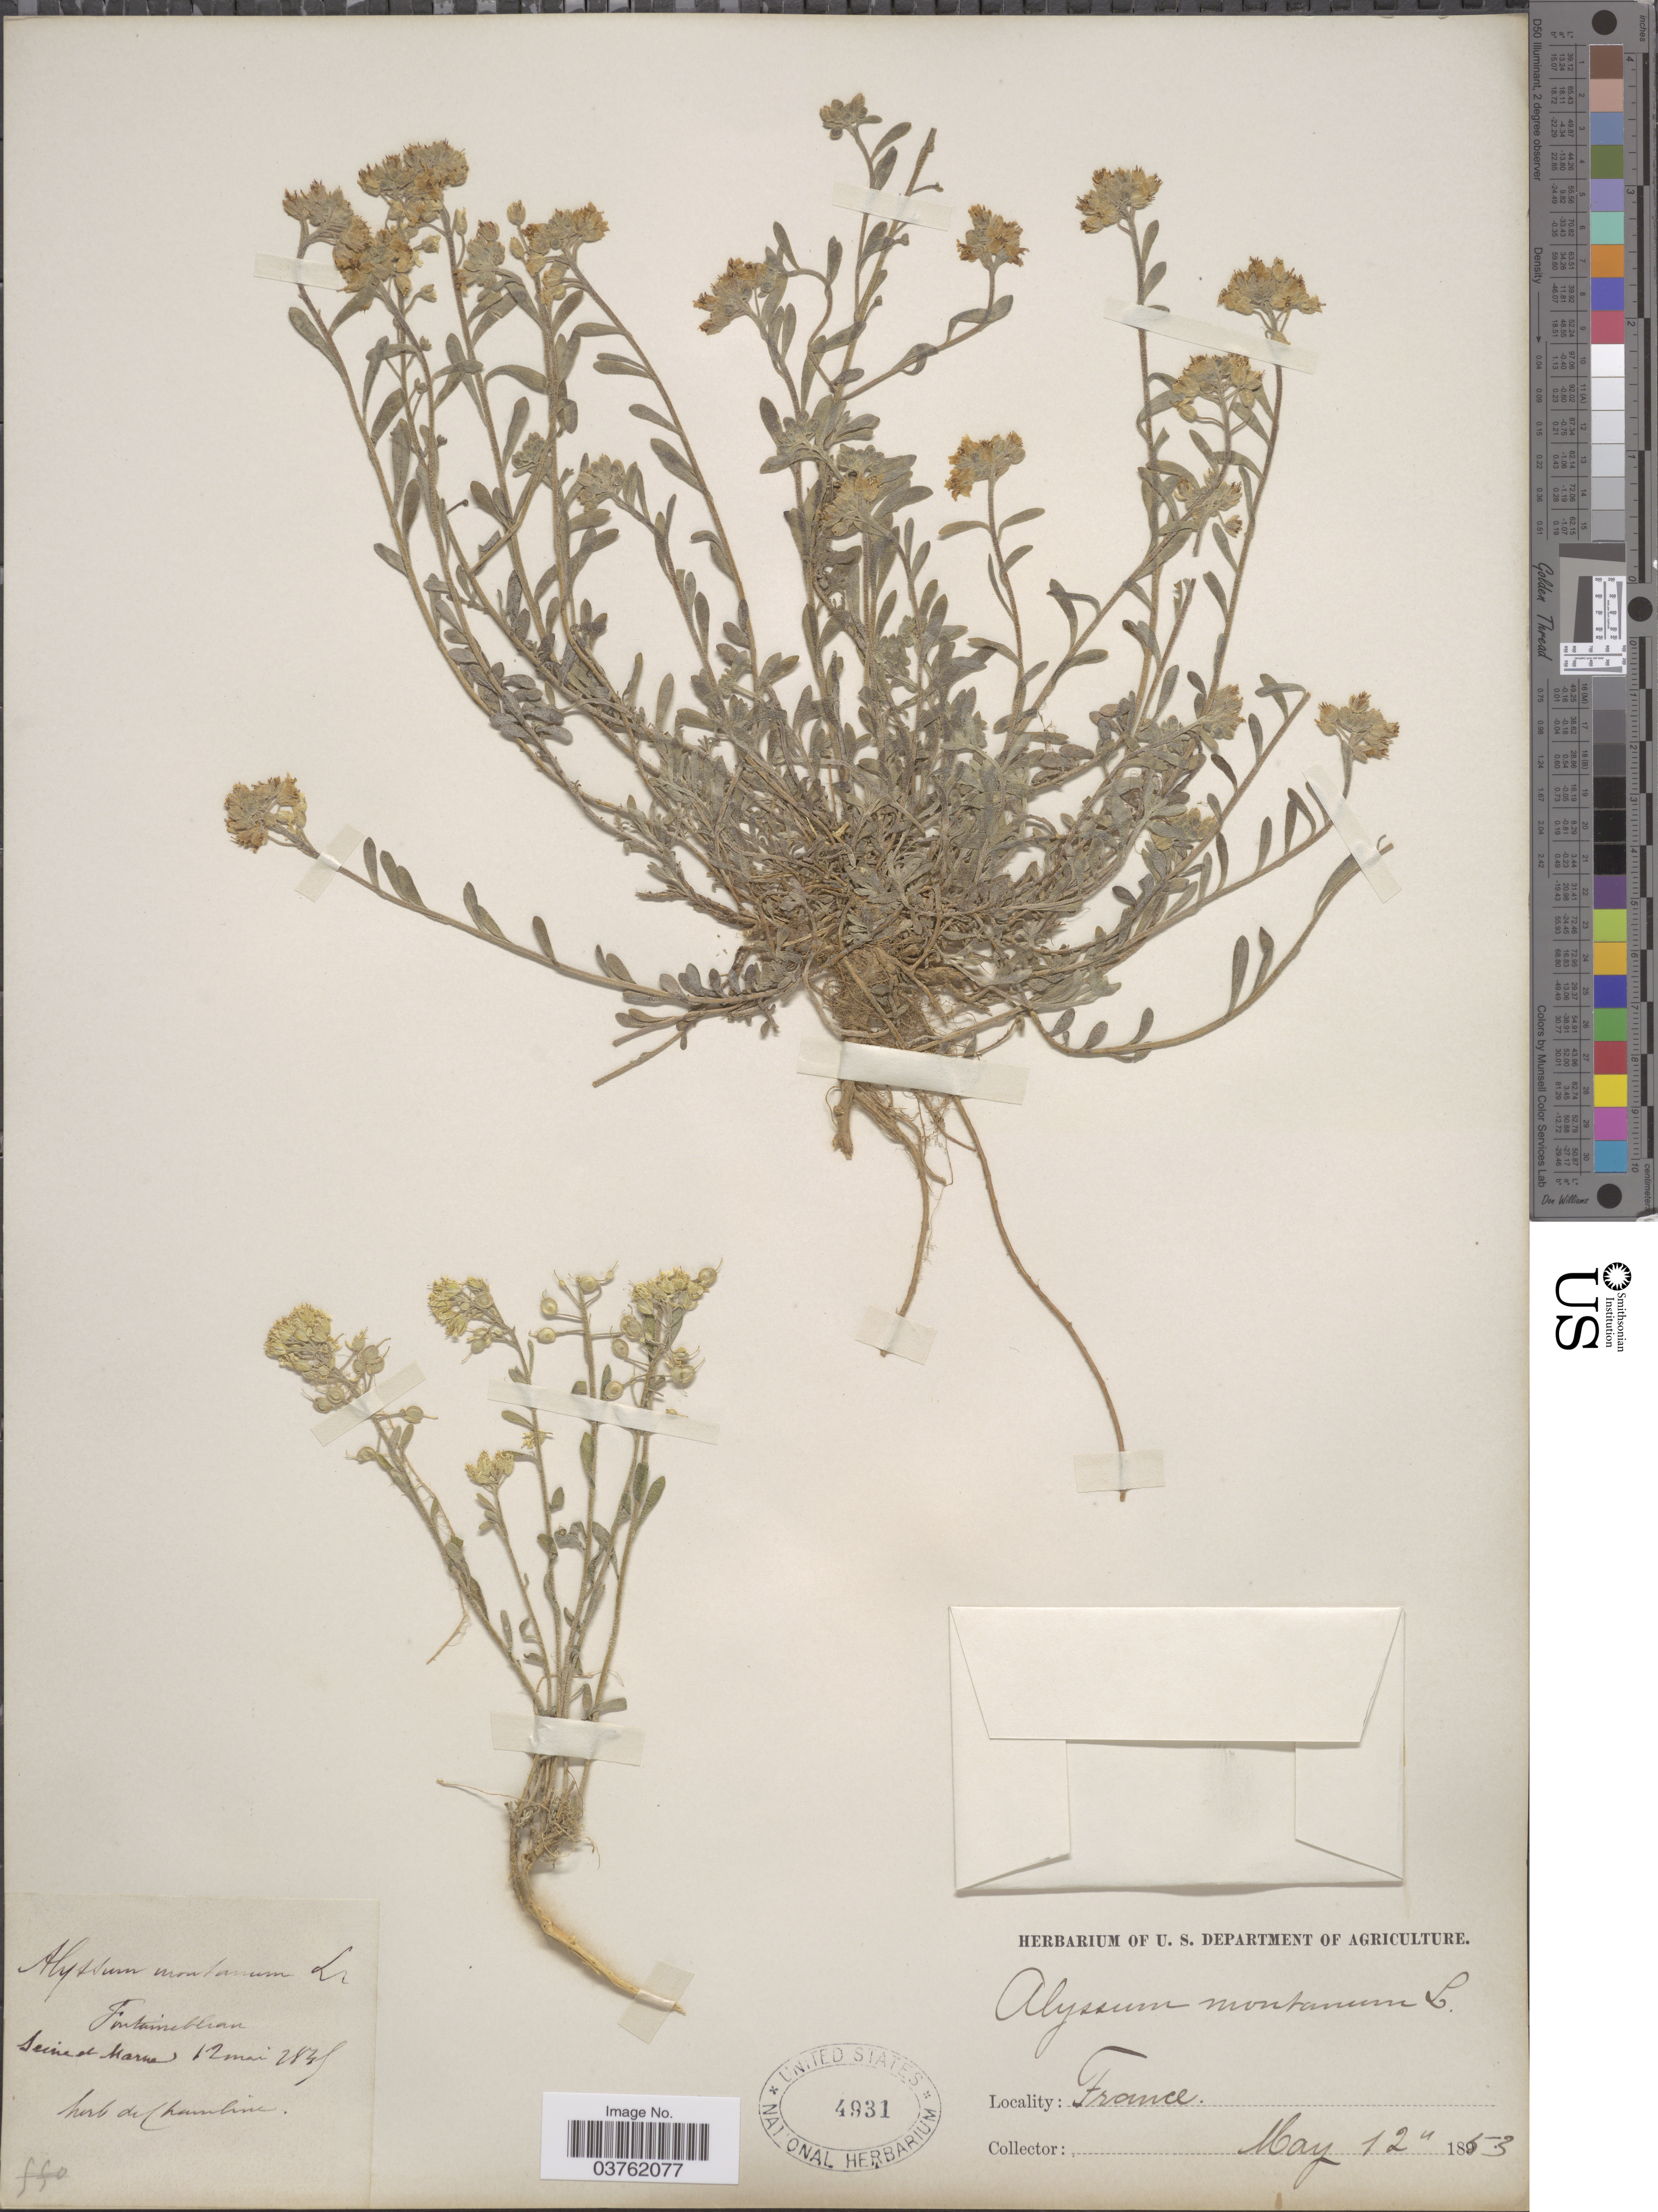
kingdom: Plantae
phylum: Tracheophyta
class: Magnoliopsida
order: Brassicales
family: Brassicaceae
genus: Alyssum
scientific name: Alyssum montanum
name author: L.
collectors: Ex herb. Dr Chambine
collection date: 1853-05-12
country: France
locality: Fontainebleau. Seine et Marne.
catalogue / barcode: US 4931